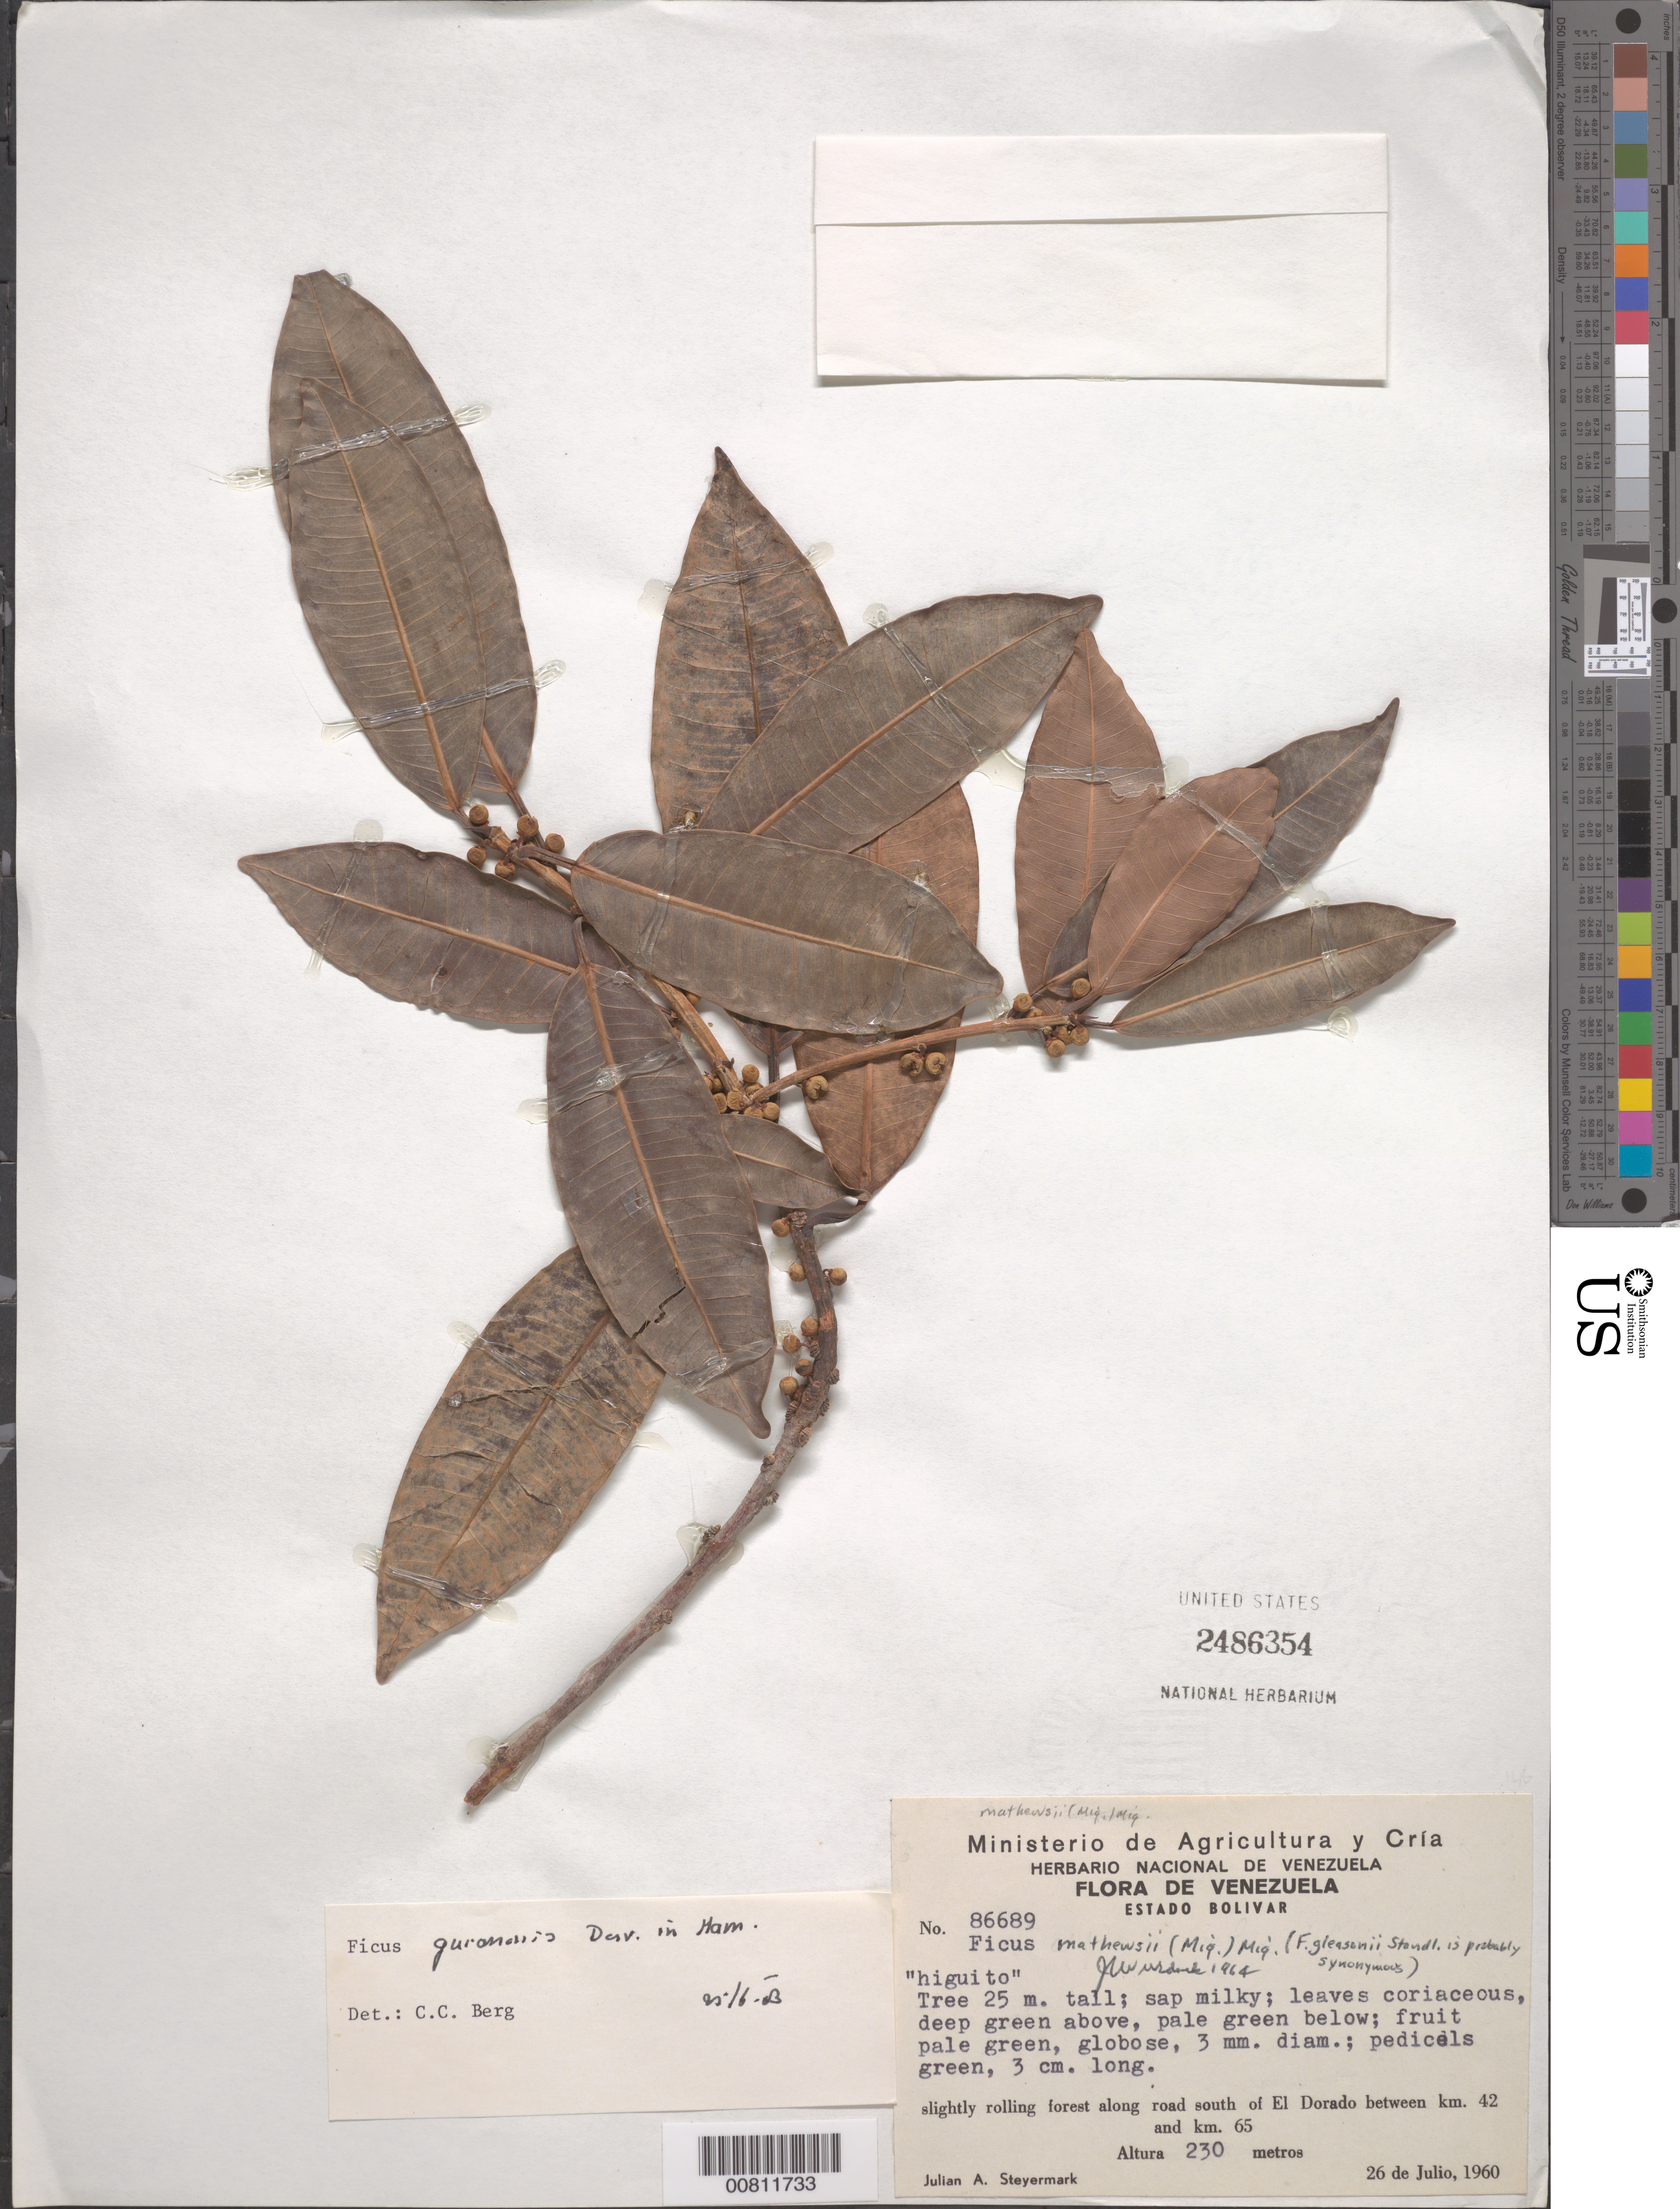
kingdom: Plantae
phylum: Tracheophyta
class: Magnoliopsida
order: Rosales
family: Moraceae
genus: Ficus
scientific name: Ficus guianensis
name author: Desv. ex Ham.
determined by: Berg, C. C.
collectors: J. Steyermark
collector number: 86689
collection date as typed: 26-Jul-60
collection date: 1960-07-26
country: Venezuela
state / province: Bolívar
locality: El Dorado, S of, km 42 to km 65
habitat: Slightly rolling forest along road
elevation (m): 230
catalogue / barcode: US 2486354